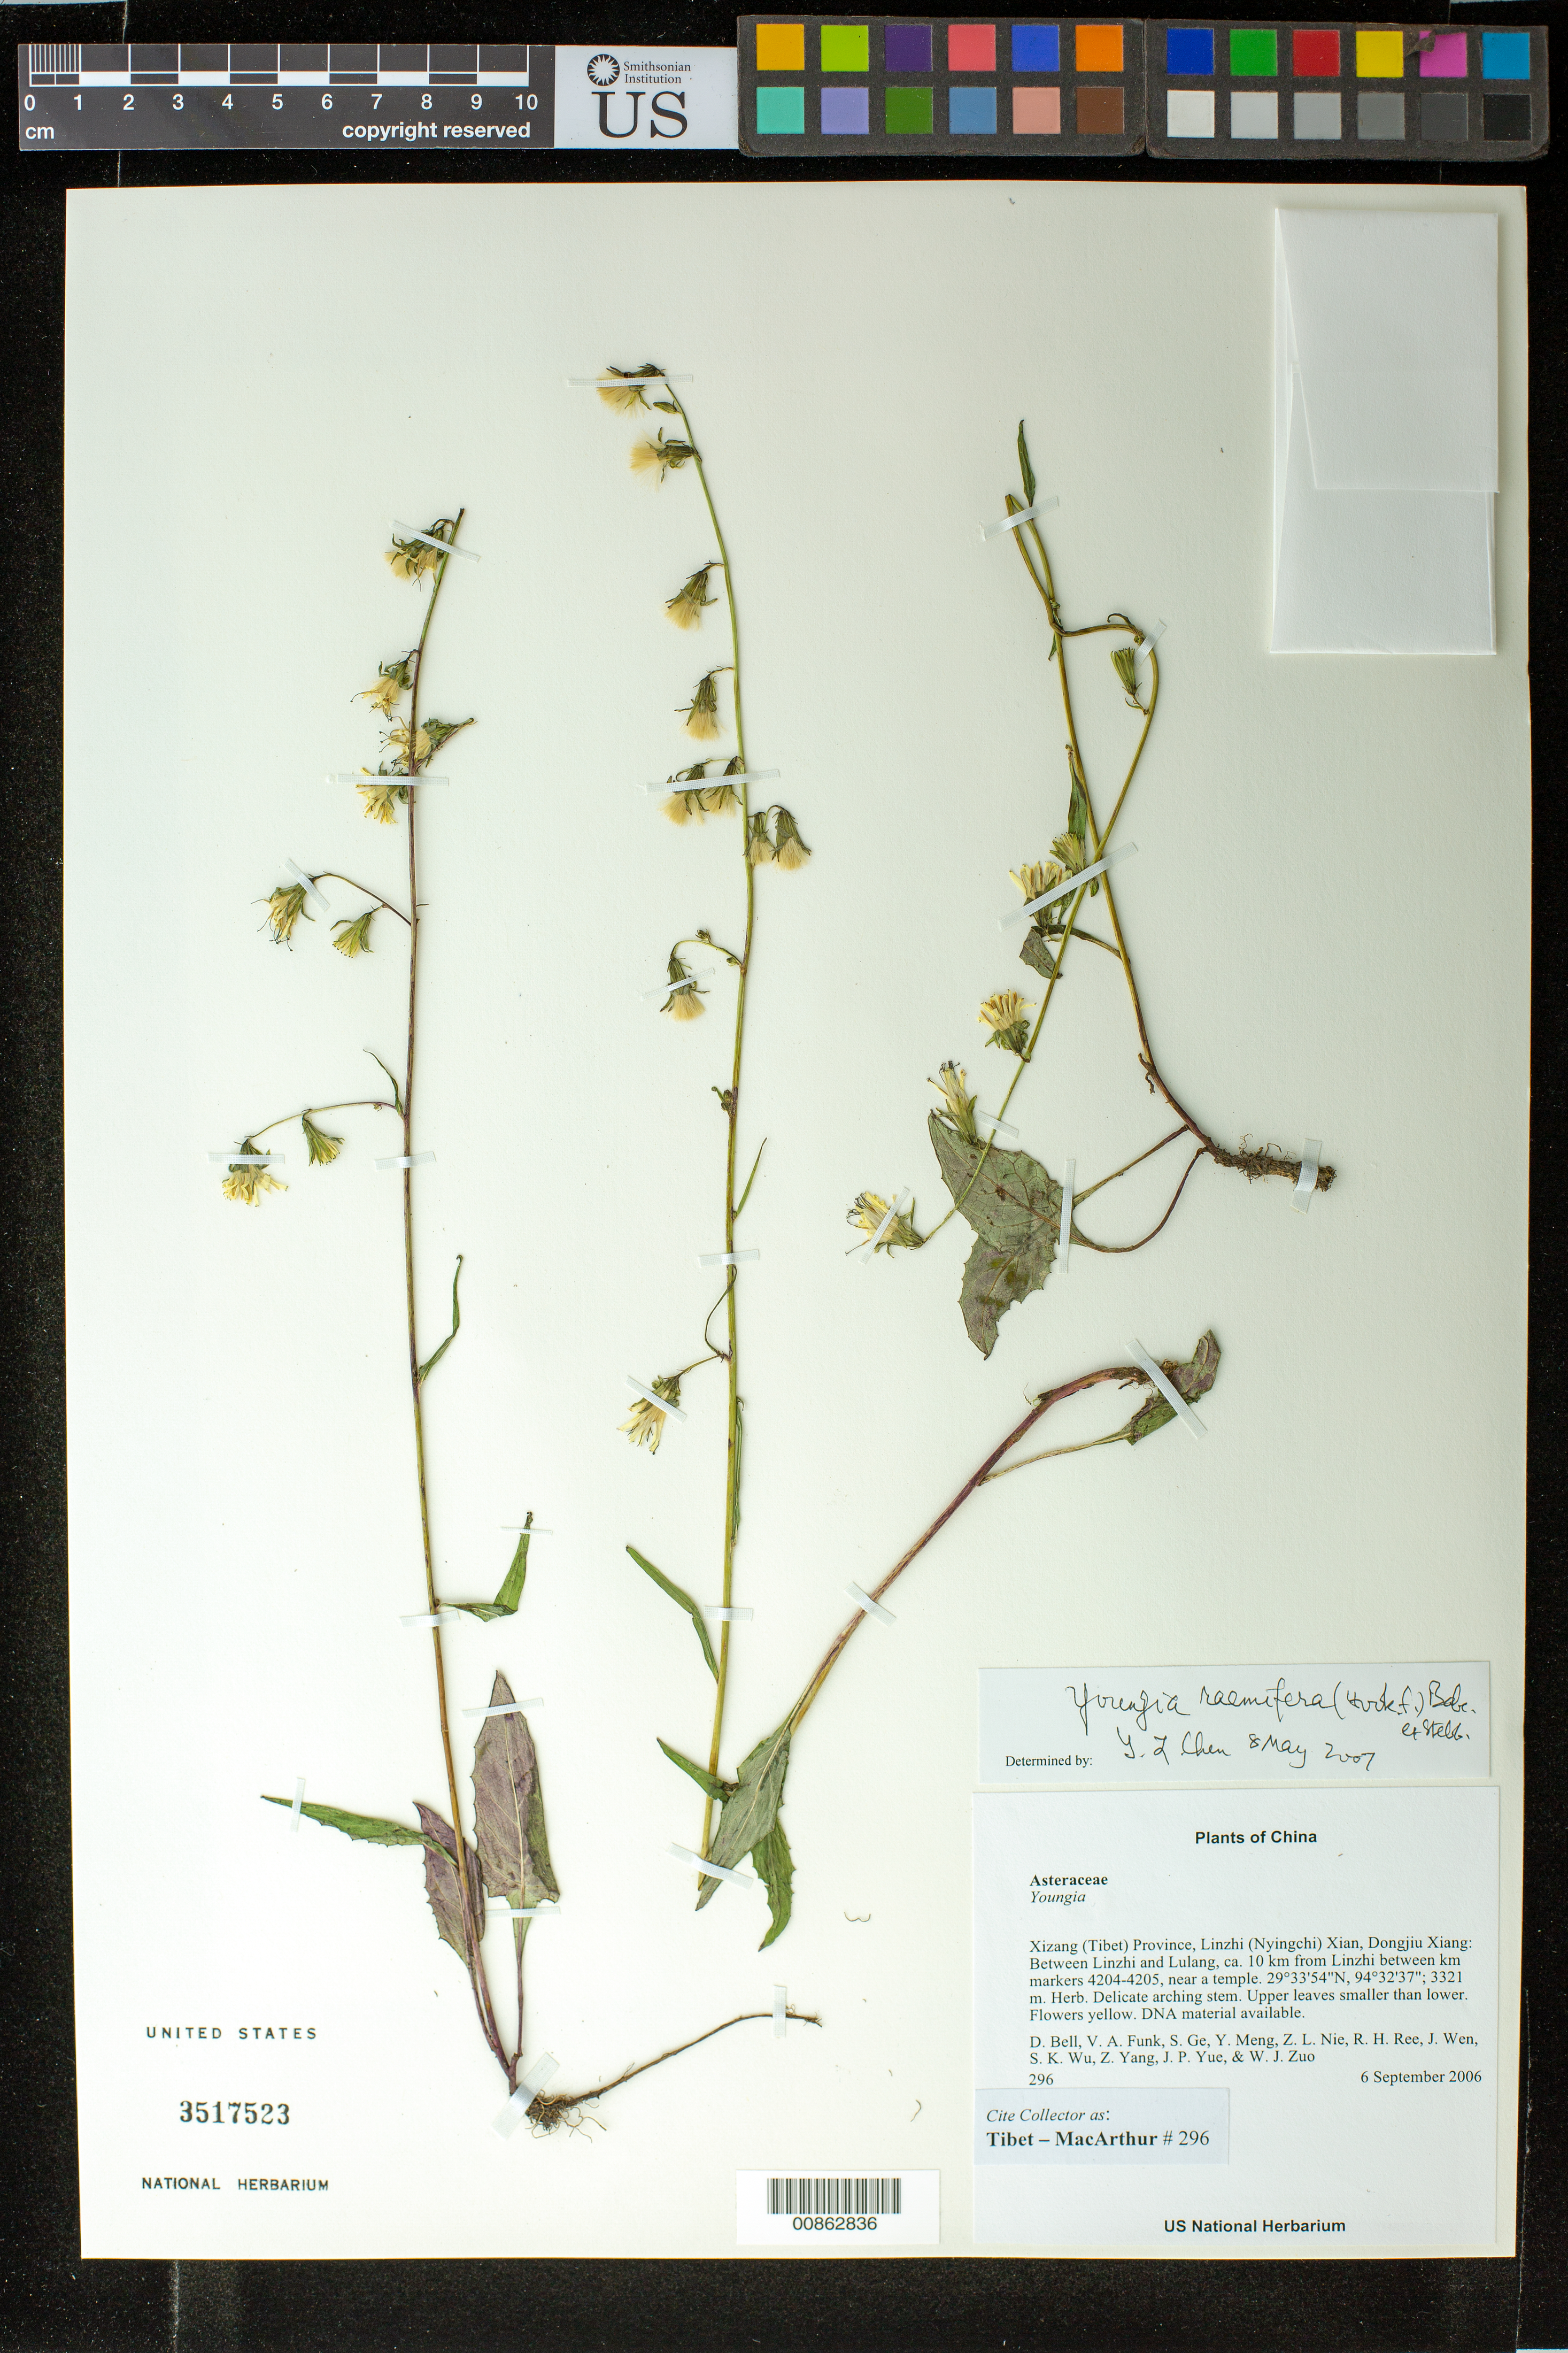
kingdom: Plantae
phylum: Tracheophyta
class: Magnoliopsida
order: Asterales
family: Asteraceae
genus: Youngia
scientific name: Youngia racemifera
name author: (Hook. f.) Babc. & Stebbins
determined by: Yilin Chen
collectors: Tibet-MacArthur, D. A. Bell, V. Funk, S. Ge, Y. Meng, Z. Nie, R. Ree, J. Wen, S. K. Wu, Z. Yang, J. Yue & W. Zuo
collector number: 296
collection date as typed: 06 Sep 2006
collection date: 2006-09-06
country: China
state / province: Xizang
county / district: Linzhi (Nyingchi) Xian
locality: Dongjiu Xiang. Between Linzhi and Lulang, ca. 10 km from Linzhi between km markers 4204-4205, near a temple.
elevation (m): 3321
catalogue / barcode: US 3517523